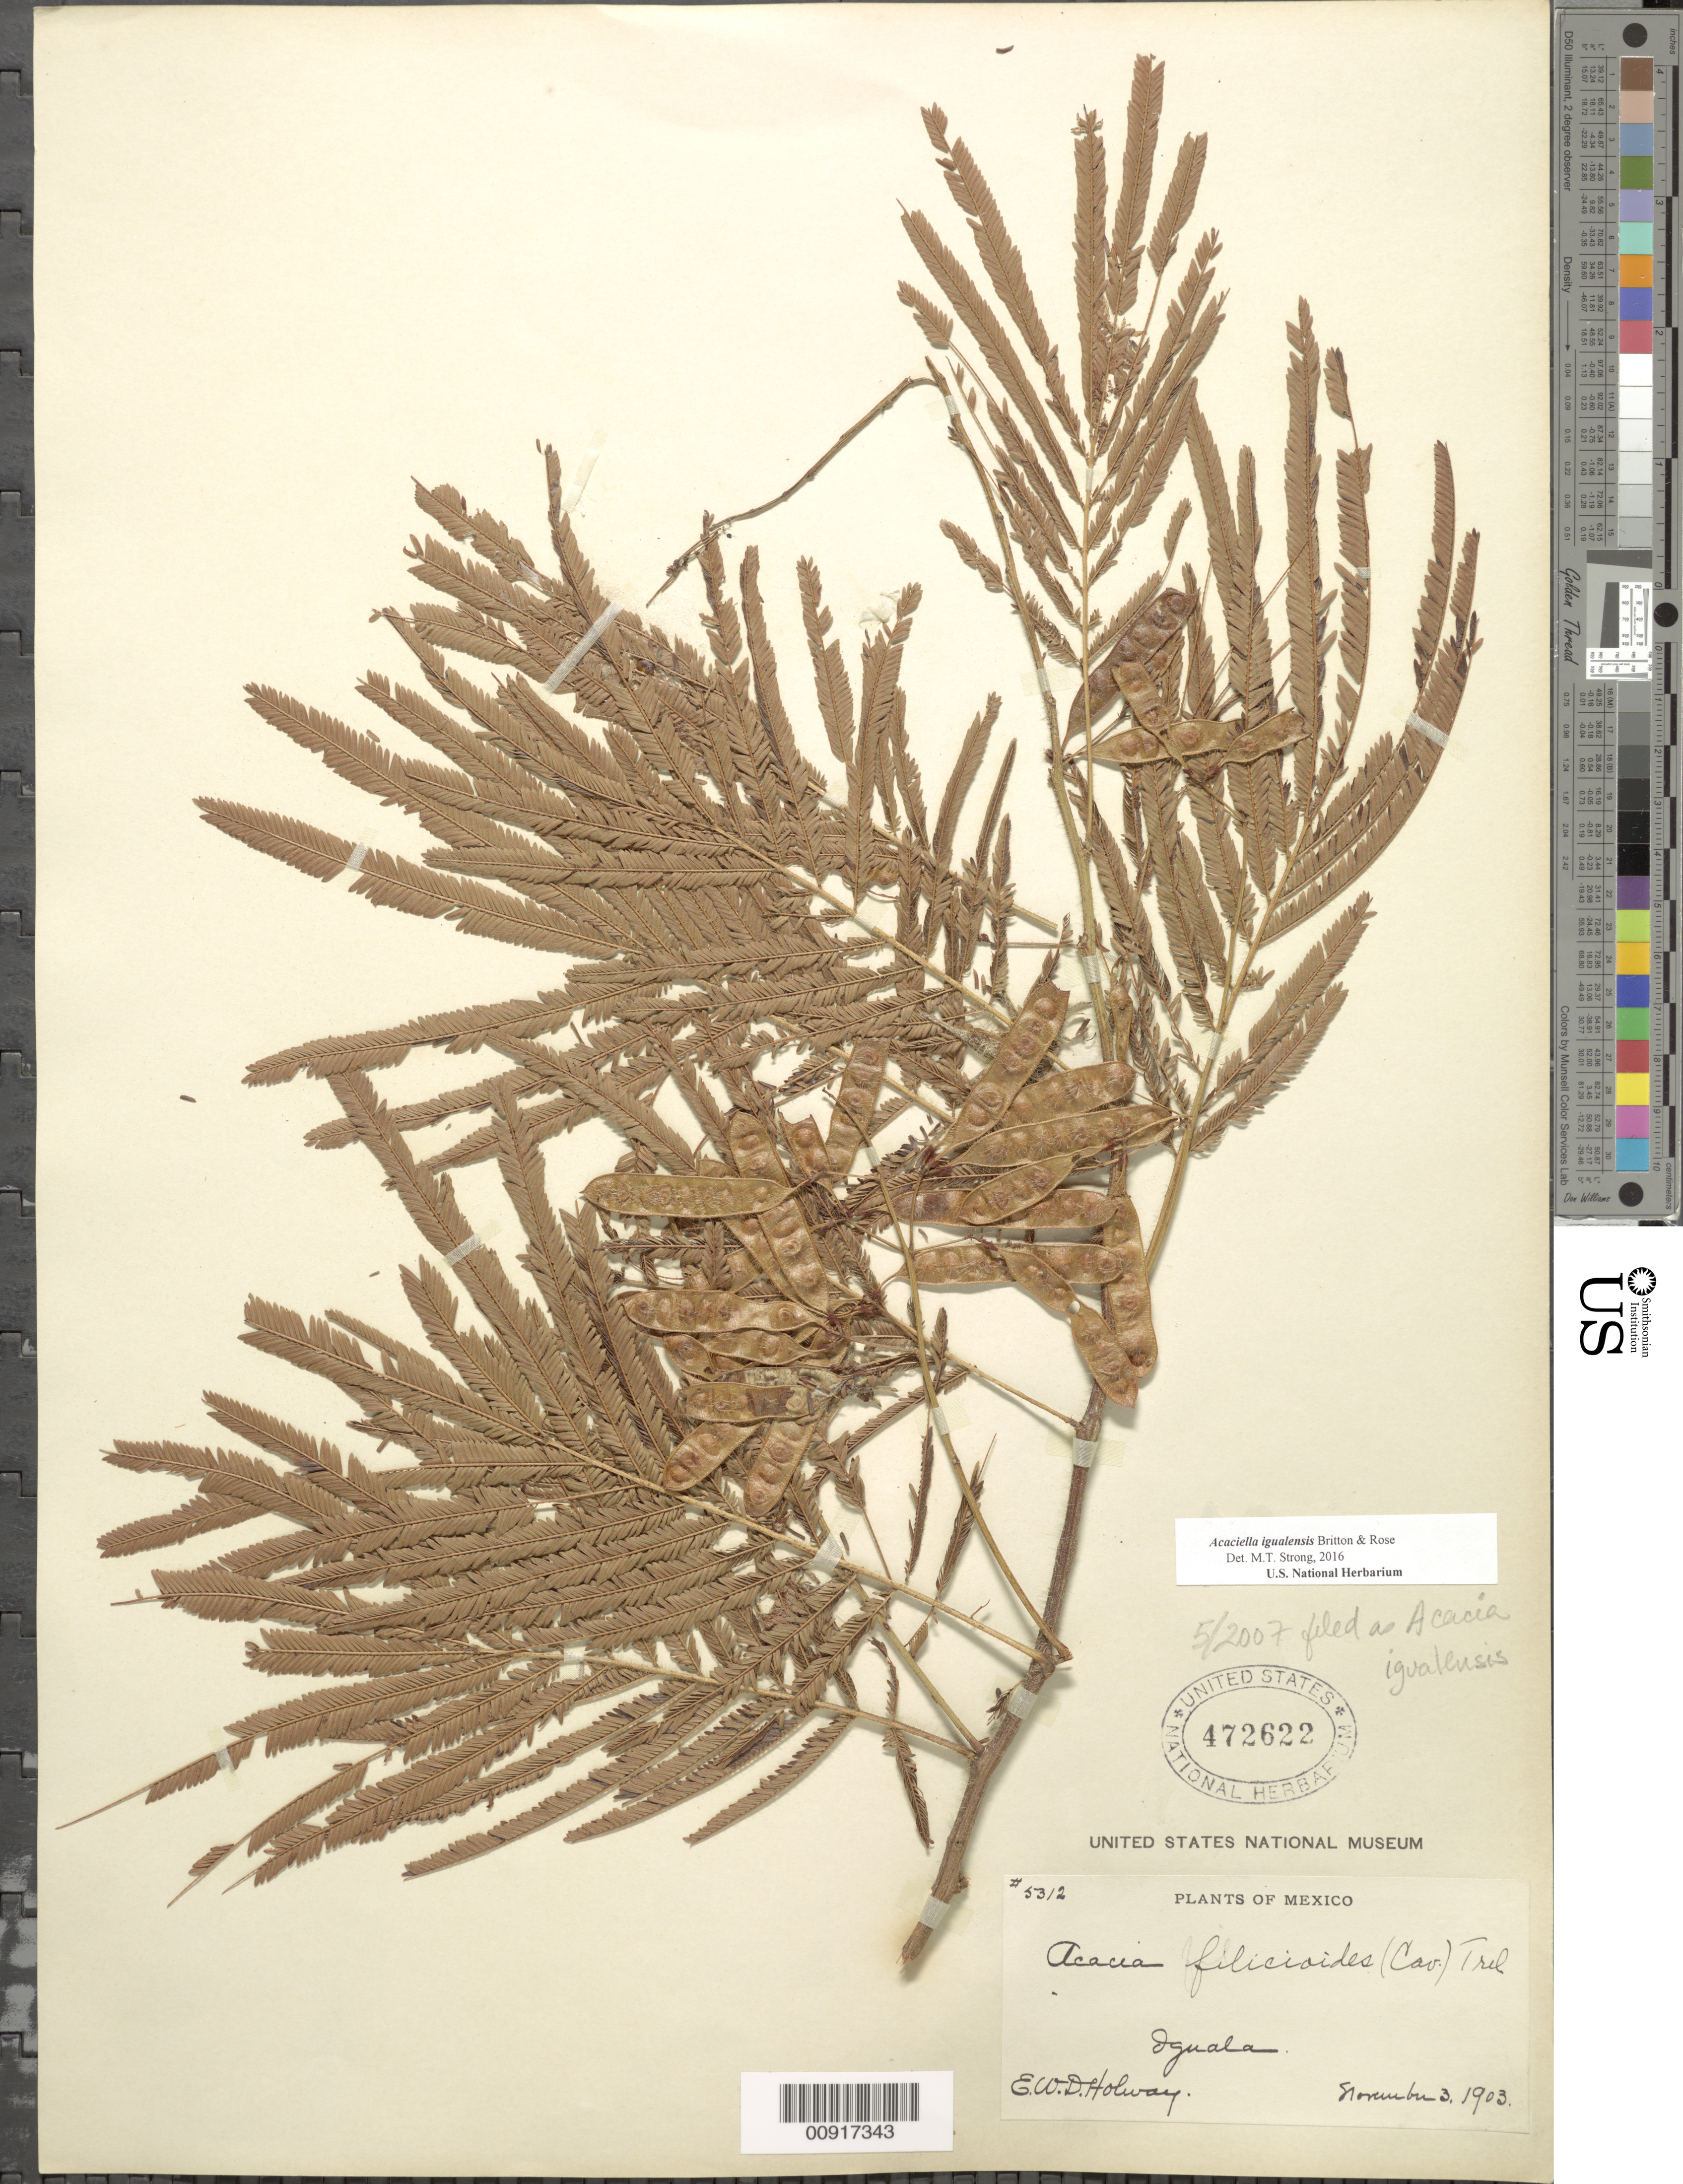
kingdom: Plantae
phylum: Tracheophyta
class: Magnoliopsida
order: Fabales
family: Fabaceae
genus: Acaciella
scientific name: Acaciella igualensis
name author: Britton & Rose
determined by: Strong, M. T., (US), Smithsonian Institution - National Museum of Natural History (UNITED STATES)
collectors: E. W. D. Holway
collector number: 5312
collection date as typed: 03 Nov 1903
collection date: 1903-11-03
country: Mexico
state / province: Guerrero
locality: Iguala.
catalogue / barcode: US 472622